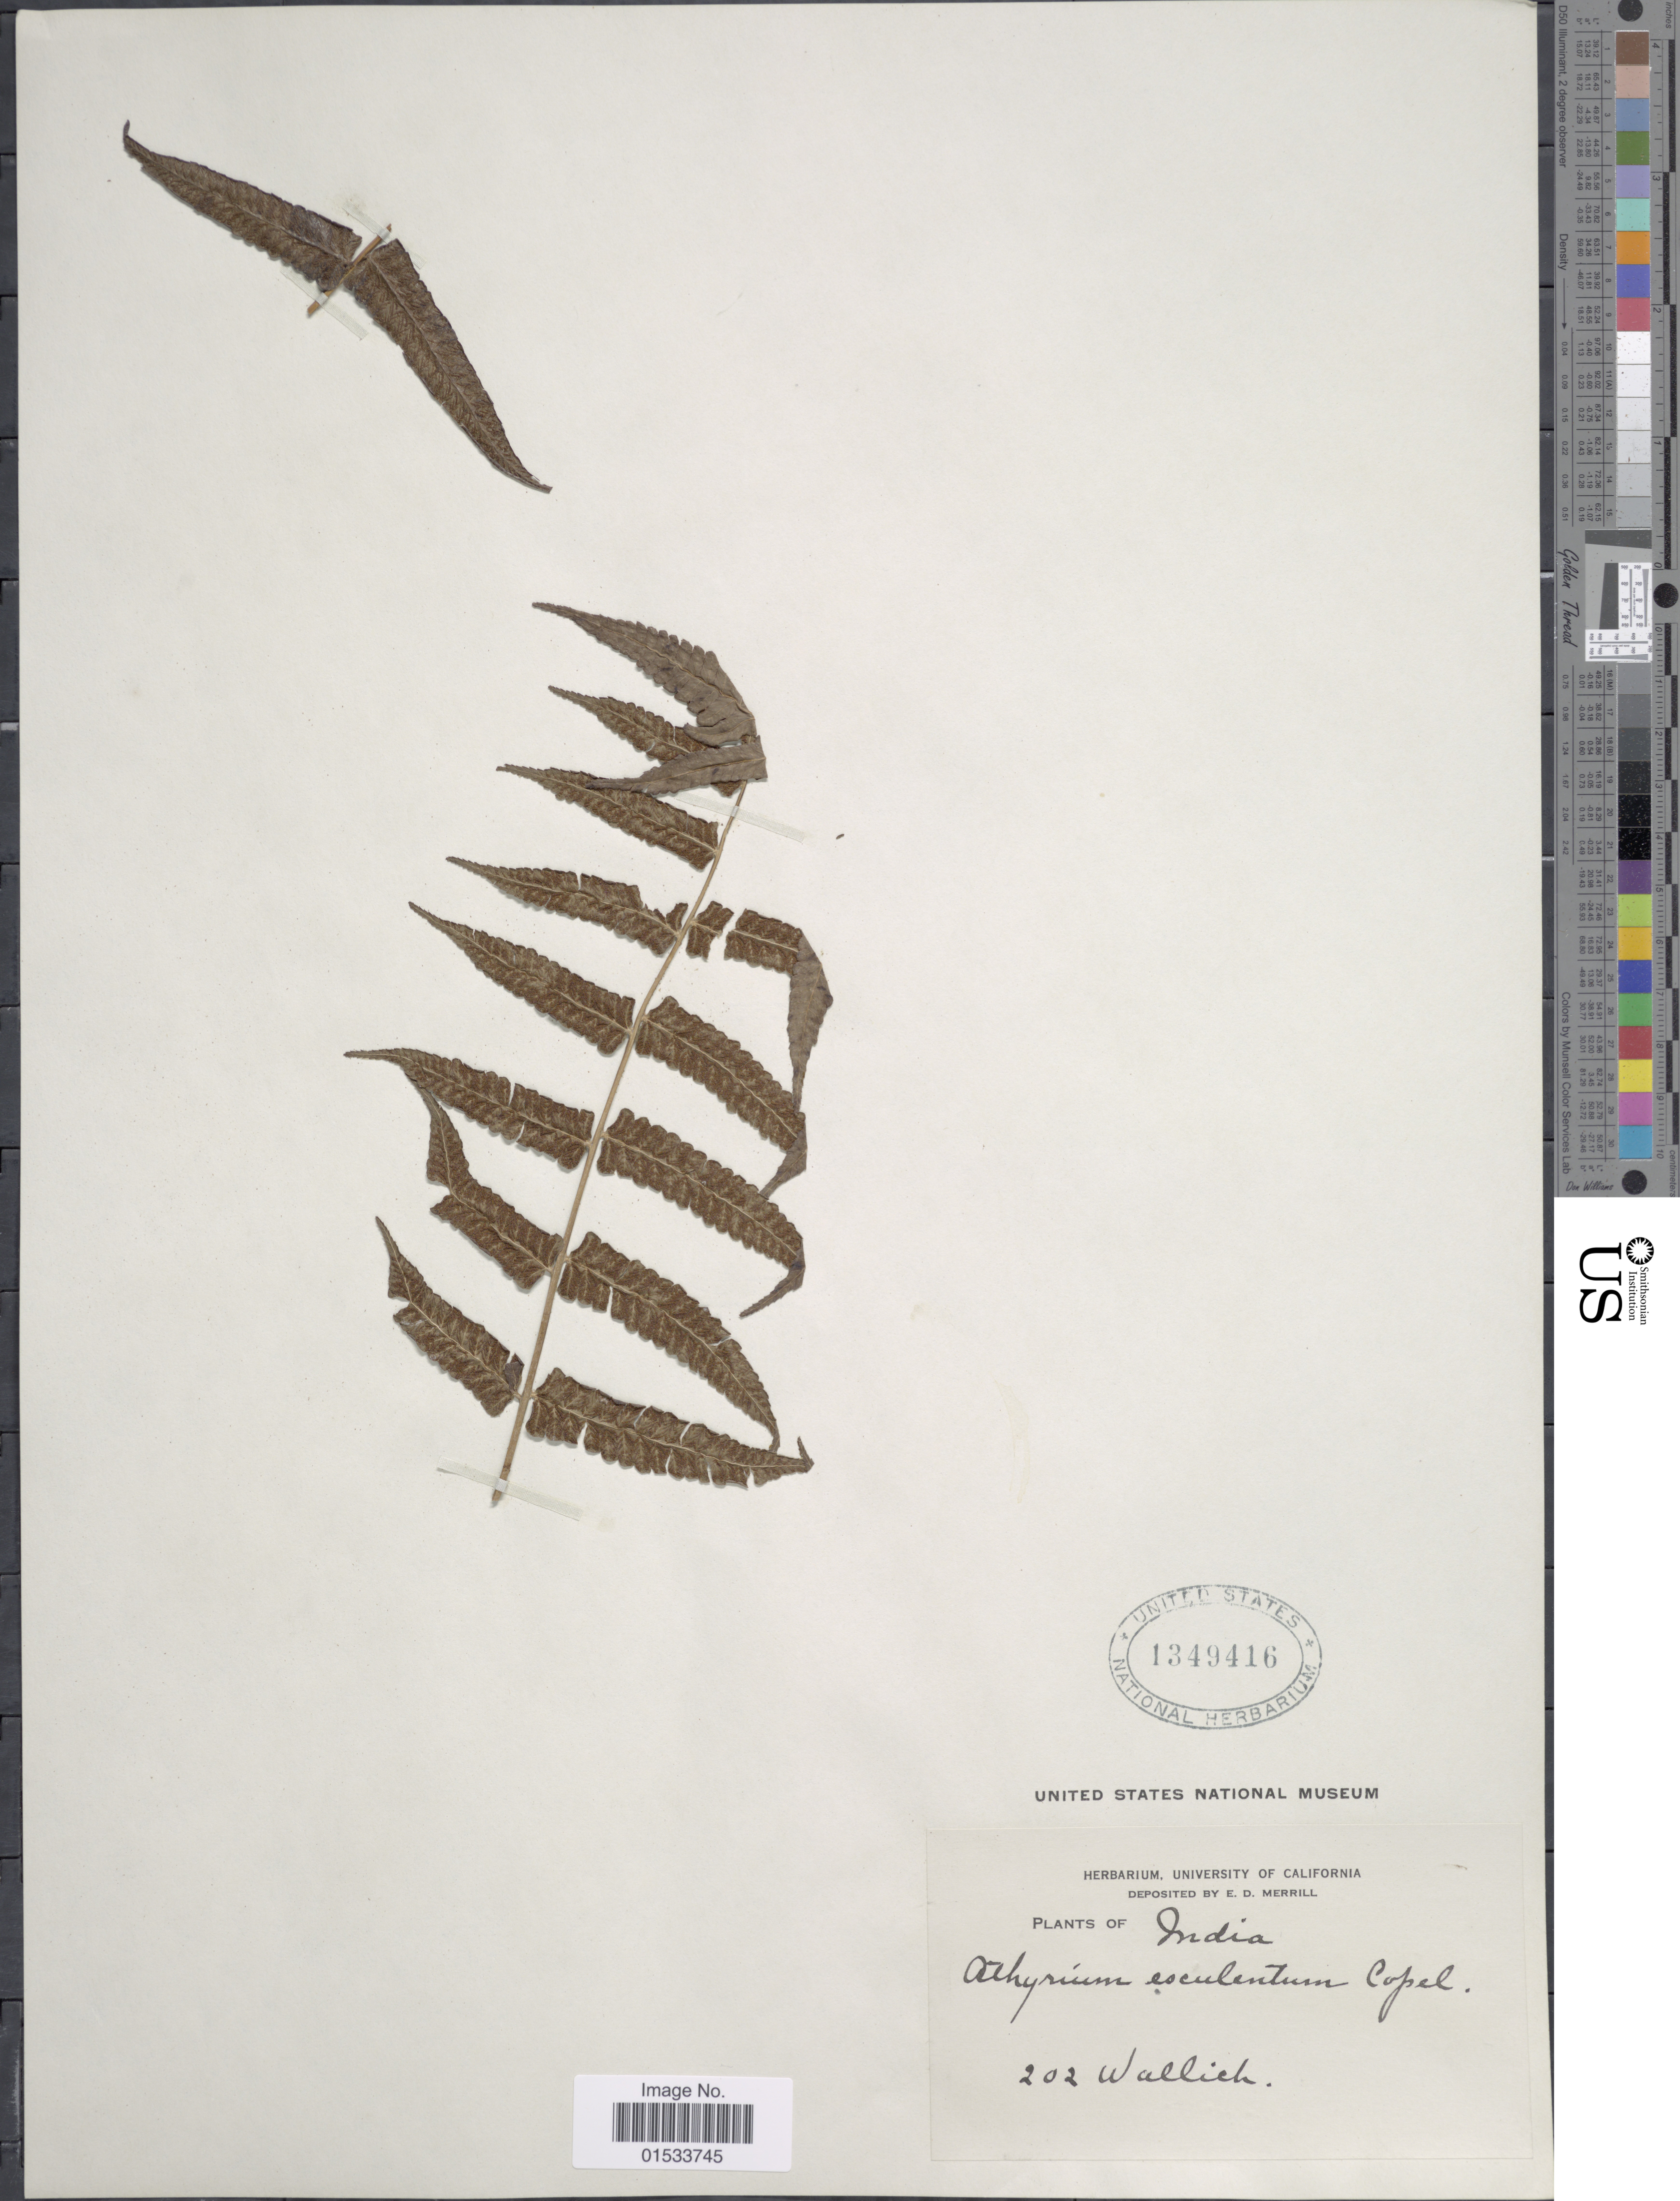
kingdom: Plantae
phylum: Tracheophyta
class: Polypodiopsida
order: Polypodiales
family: Athyriaceae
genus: Diplazium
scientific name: Diplazium esculentum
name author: (Retz.) Sw.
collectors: -- Wallich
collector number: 202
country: India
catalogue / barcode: US 1349416